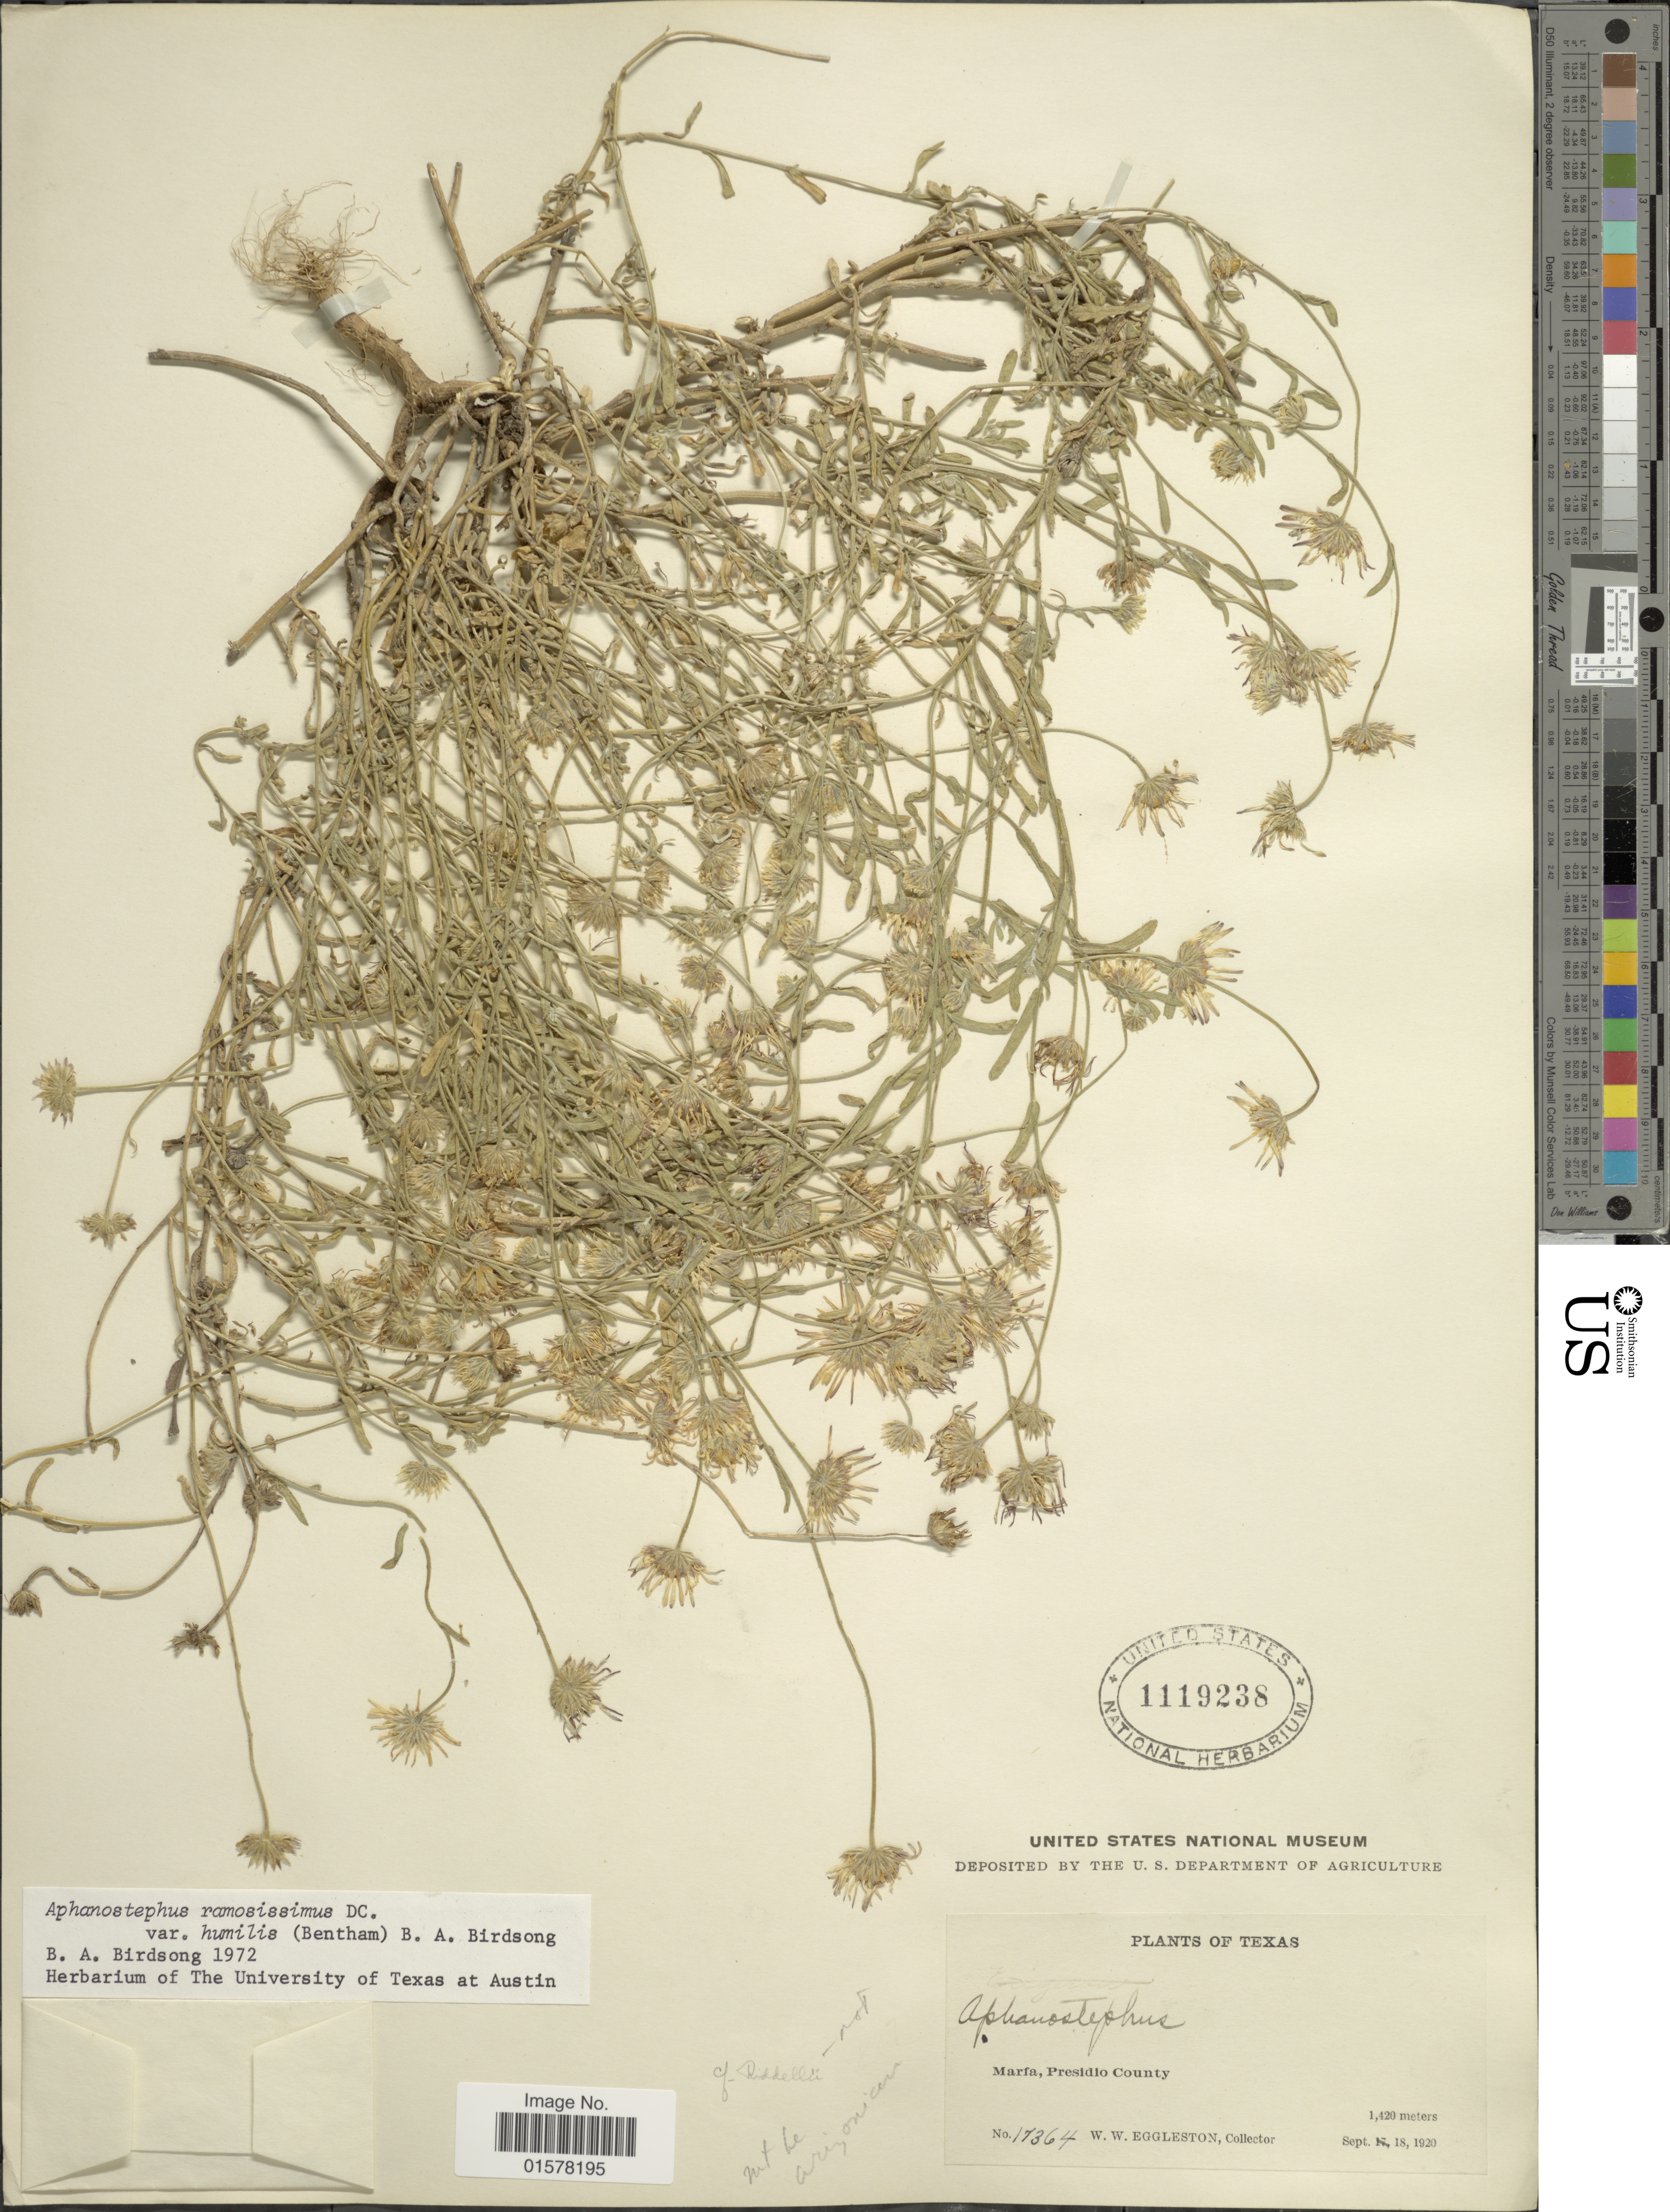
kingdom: Plantae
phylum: Tracheophyta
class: Magnoliopsida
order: Asterales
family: Asteraceae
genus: Aphanostephus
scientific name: Aphanostephus ramosissimus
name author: DC.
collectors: W. W. Eggleston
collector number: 17364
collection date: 1920-09-18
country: United States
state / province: Texas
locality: Texas. Maria, Presidio County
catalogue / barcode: US 1119238